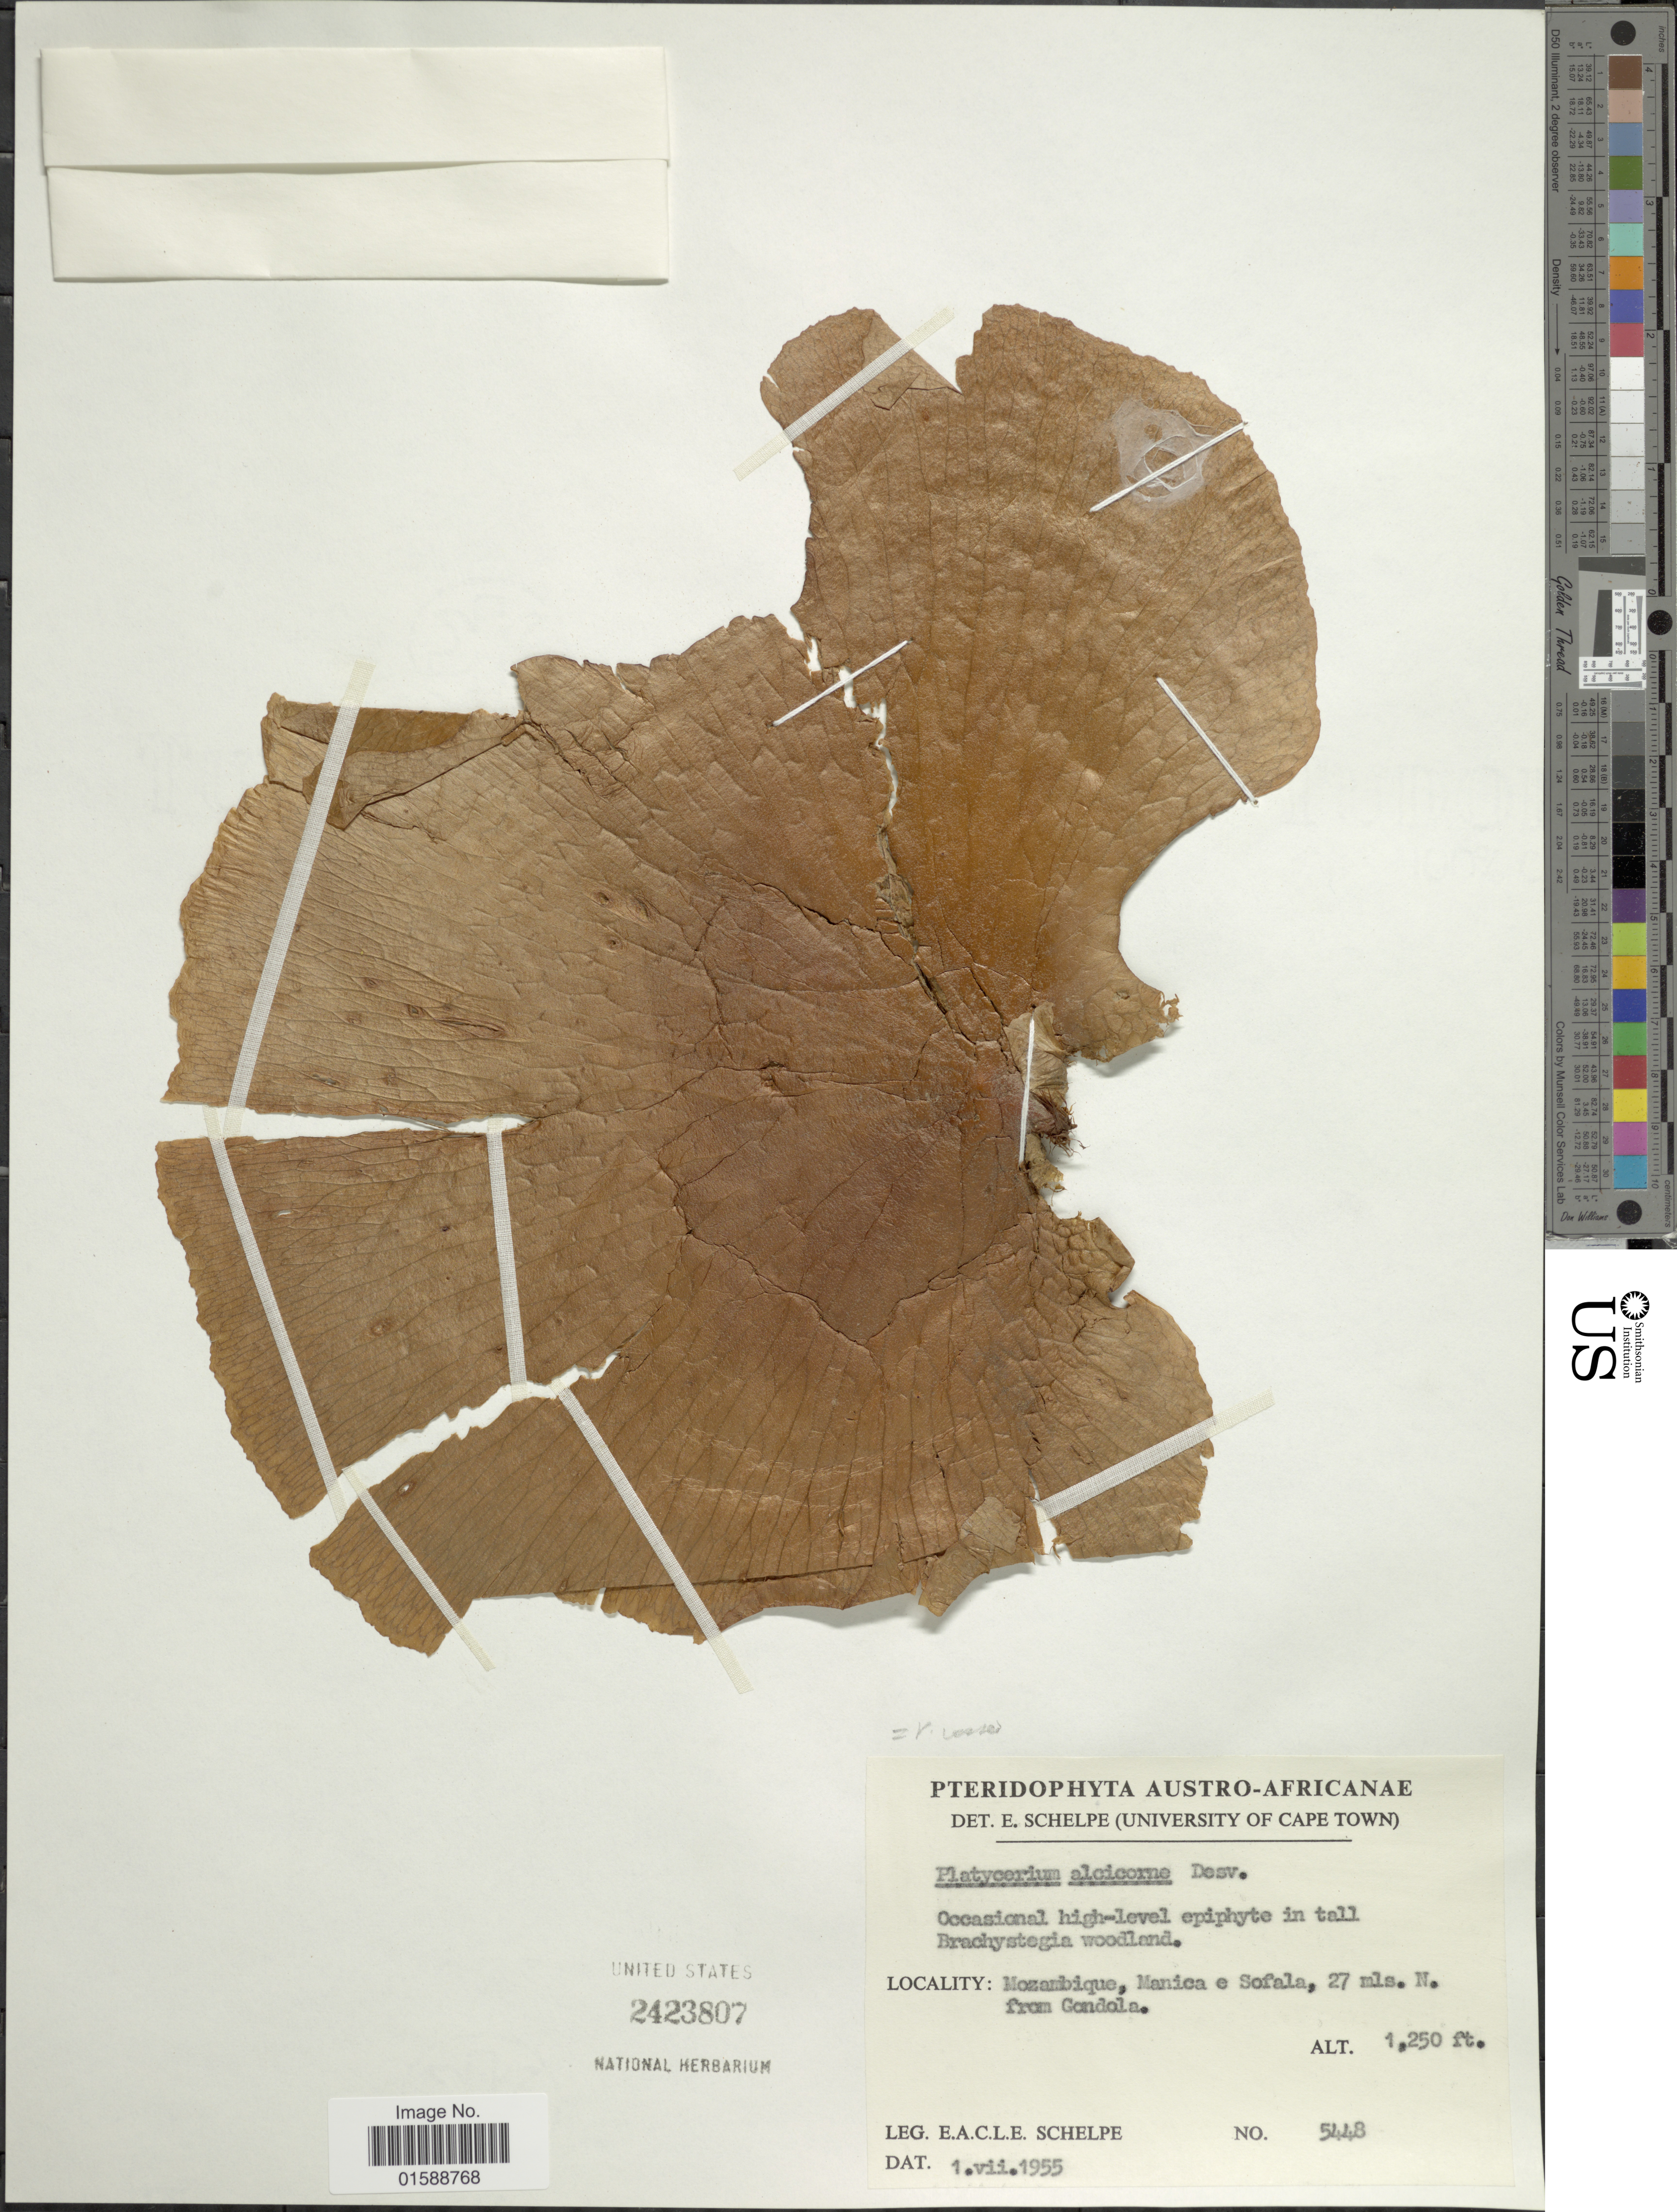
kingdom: Plantae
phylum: Tracheophyta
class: Polypodiopsida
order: Polypodiales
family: Polypodiaceae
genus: Platycerium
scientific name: Platycerium vassei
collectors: E. A. C. L. E. Schelpe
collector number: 5448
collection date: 1955-07-01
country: Mozambique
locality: Manica e Sofala, 27 mls. N. from Gondola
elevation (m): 381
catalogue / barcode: US 2423807